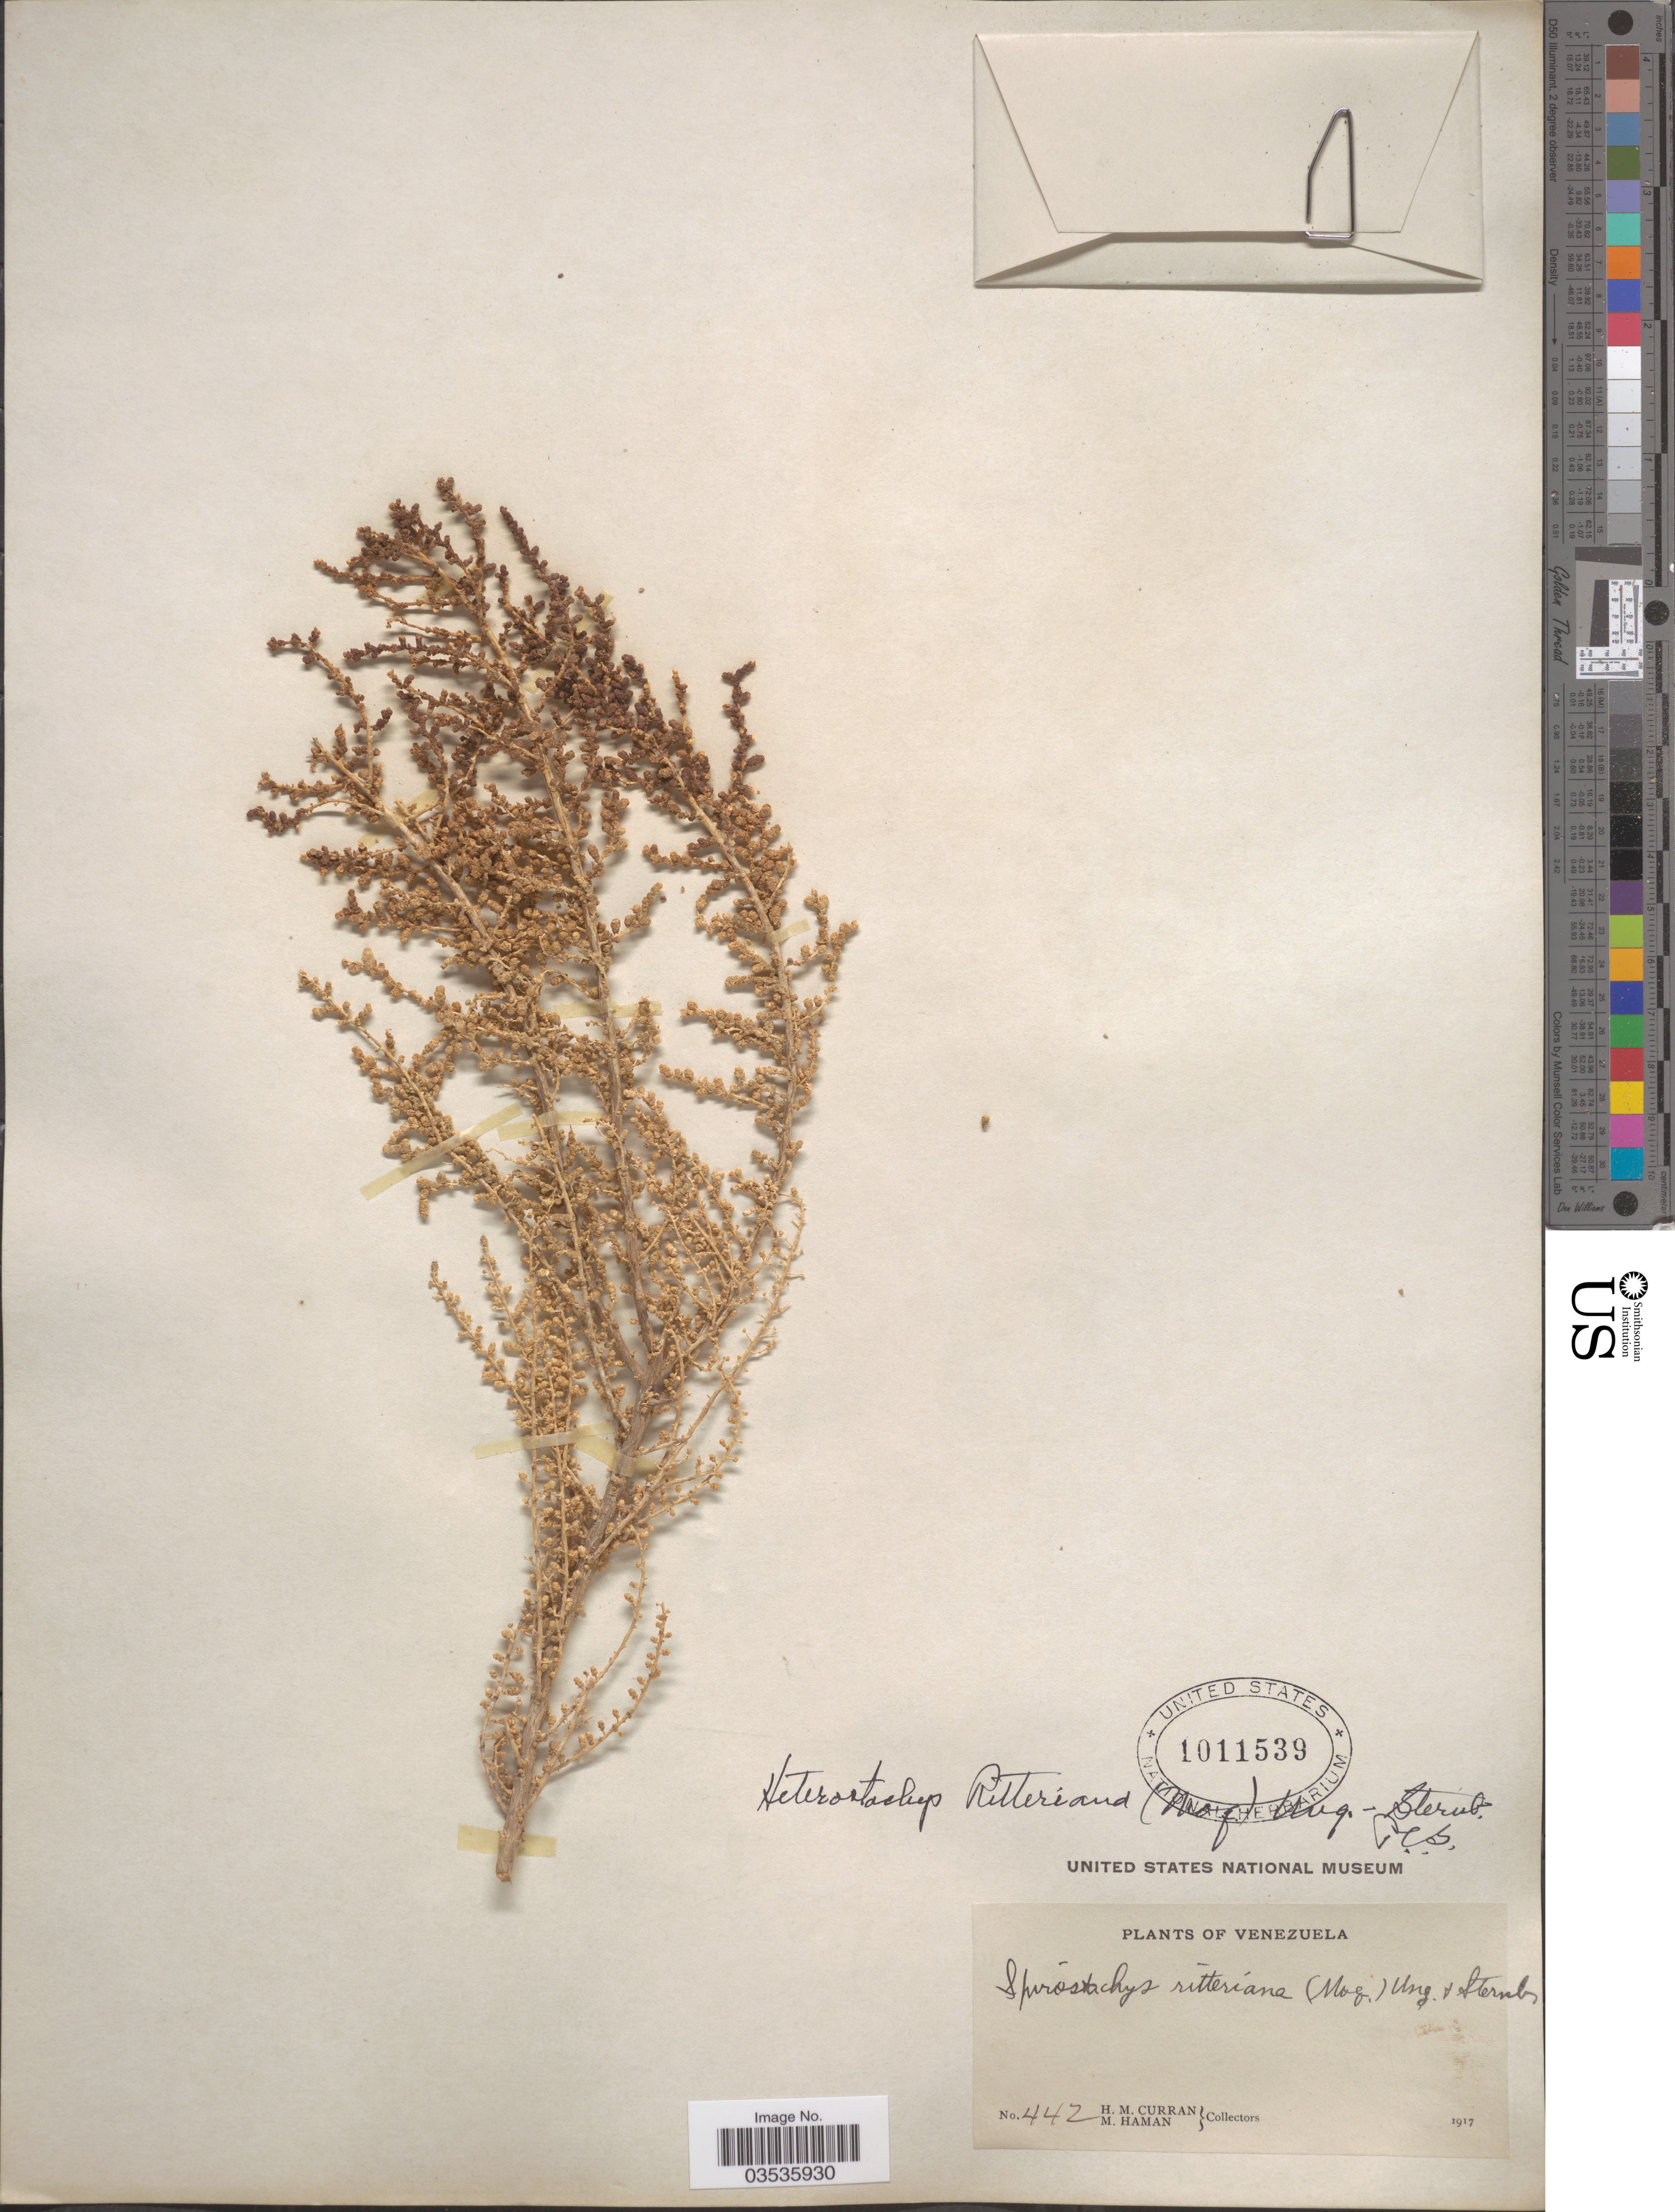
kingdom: Plantae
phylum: Tracheophyta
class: Magnoliopsida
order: Caryophyllales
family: Amaranthaceae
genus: Heterostachys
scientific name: Heterostachys ritteriana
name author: (Moq.) Ung.-Sternb.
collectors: H. M. Curran & M. Haman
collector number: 442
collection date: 1917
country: Venezuela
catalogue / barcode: US 1011539